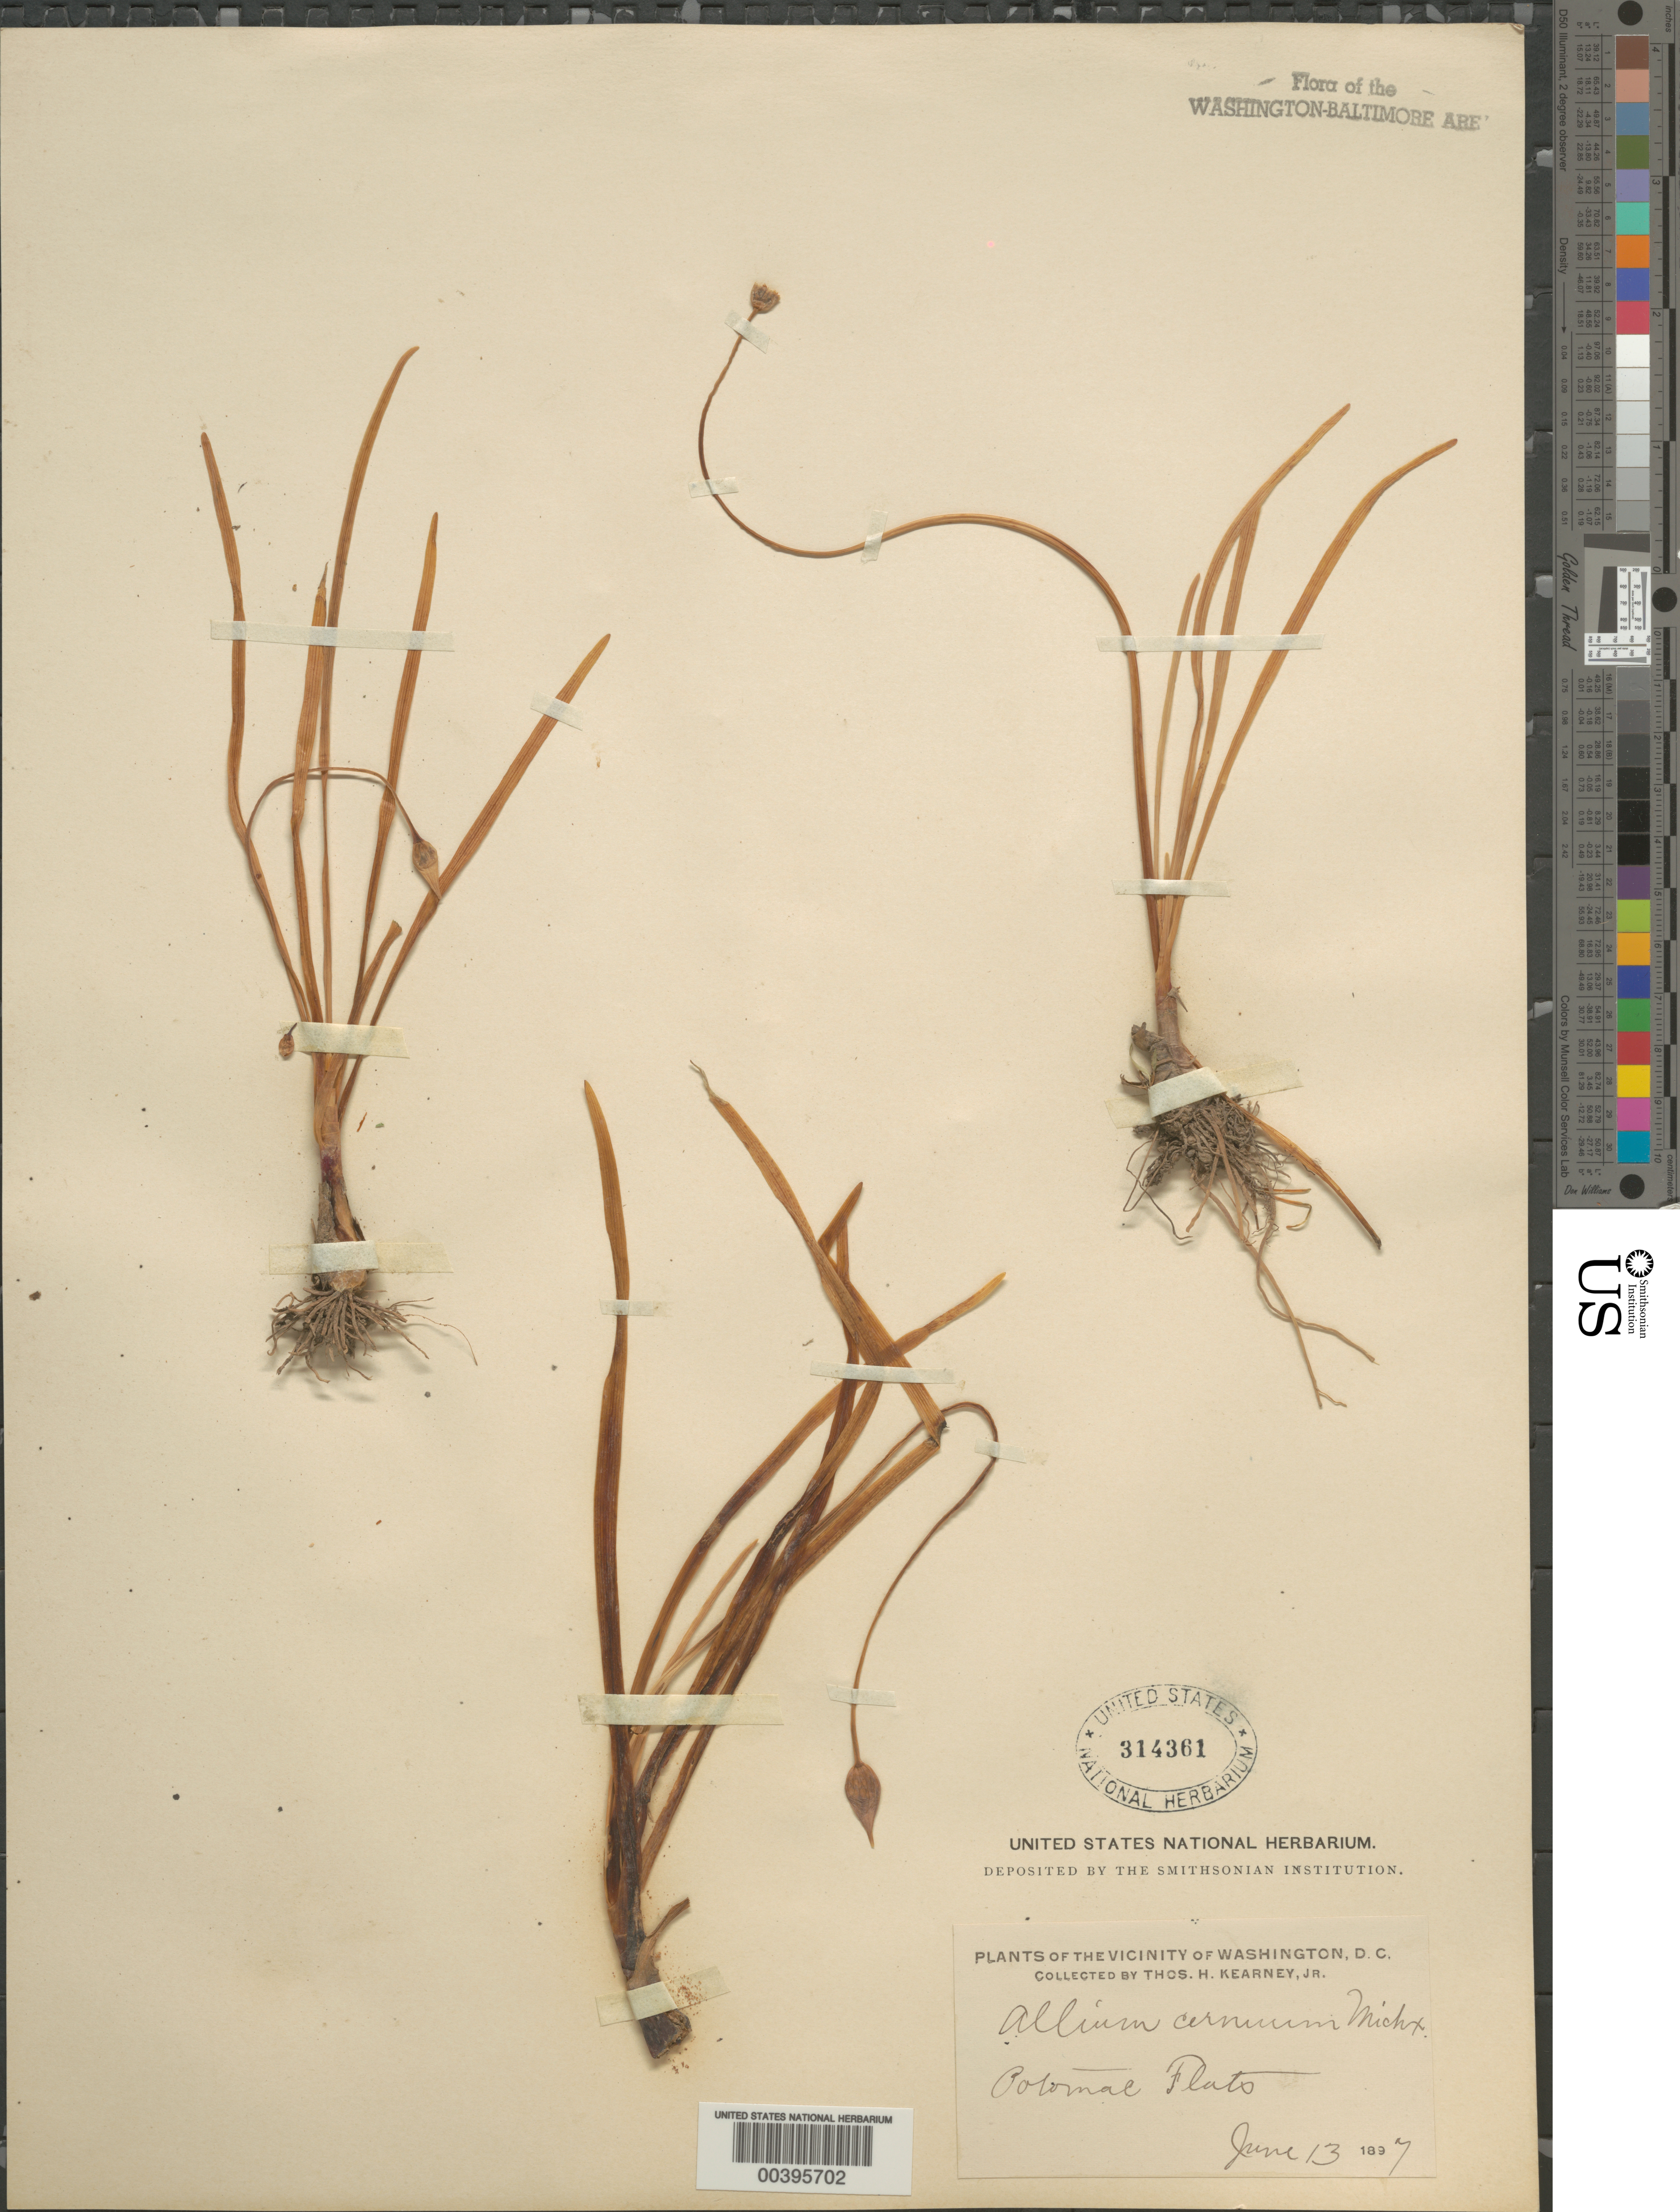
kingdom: Plantae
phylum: Tracheophyta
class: Liliopsida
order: Asparagales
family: Amaryllidaceae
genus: Allium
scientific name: Allium cernuum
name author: Roth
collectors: T. H. Kearney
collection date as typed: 13 Jun 1897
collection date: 1897-06-13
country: United States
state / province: District of Columbia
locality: Chain Bridge flats C. and O. Canal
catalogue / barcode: US 314361